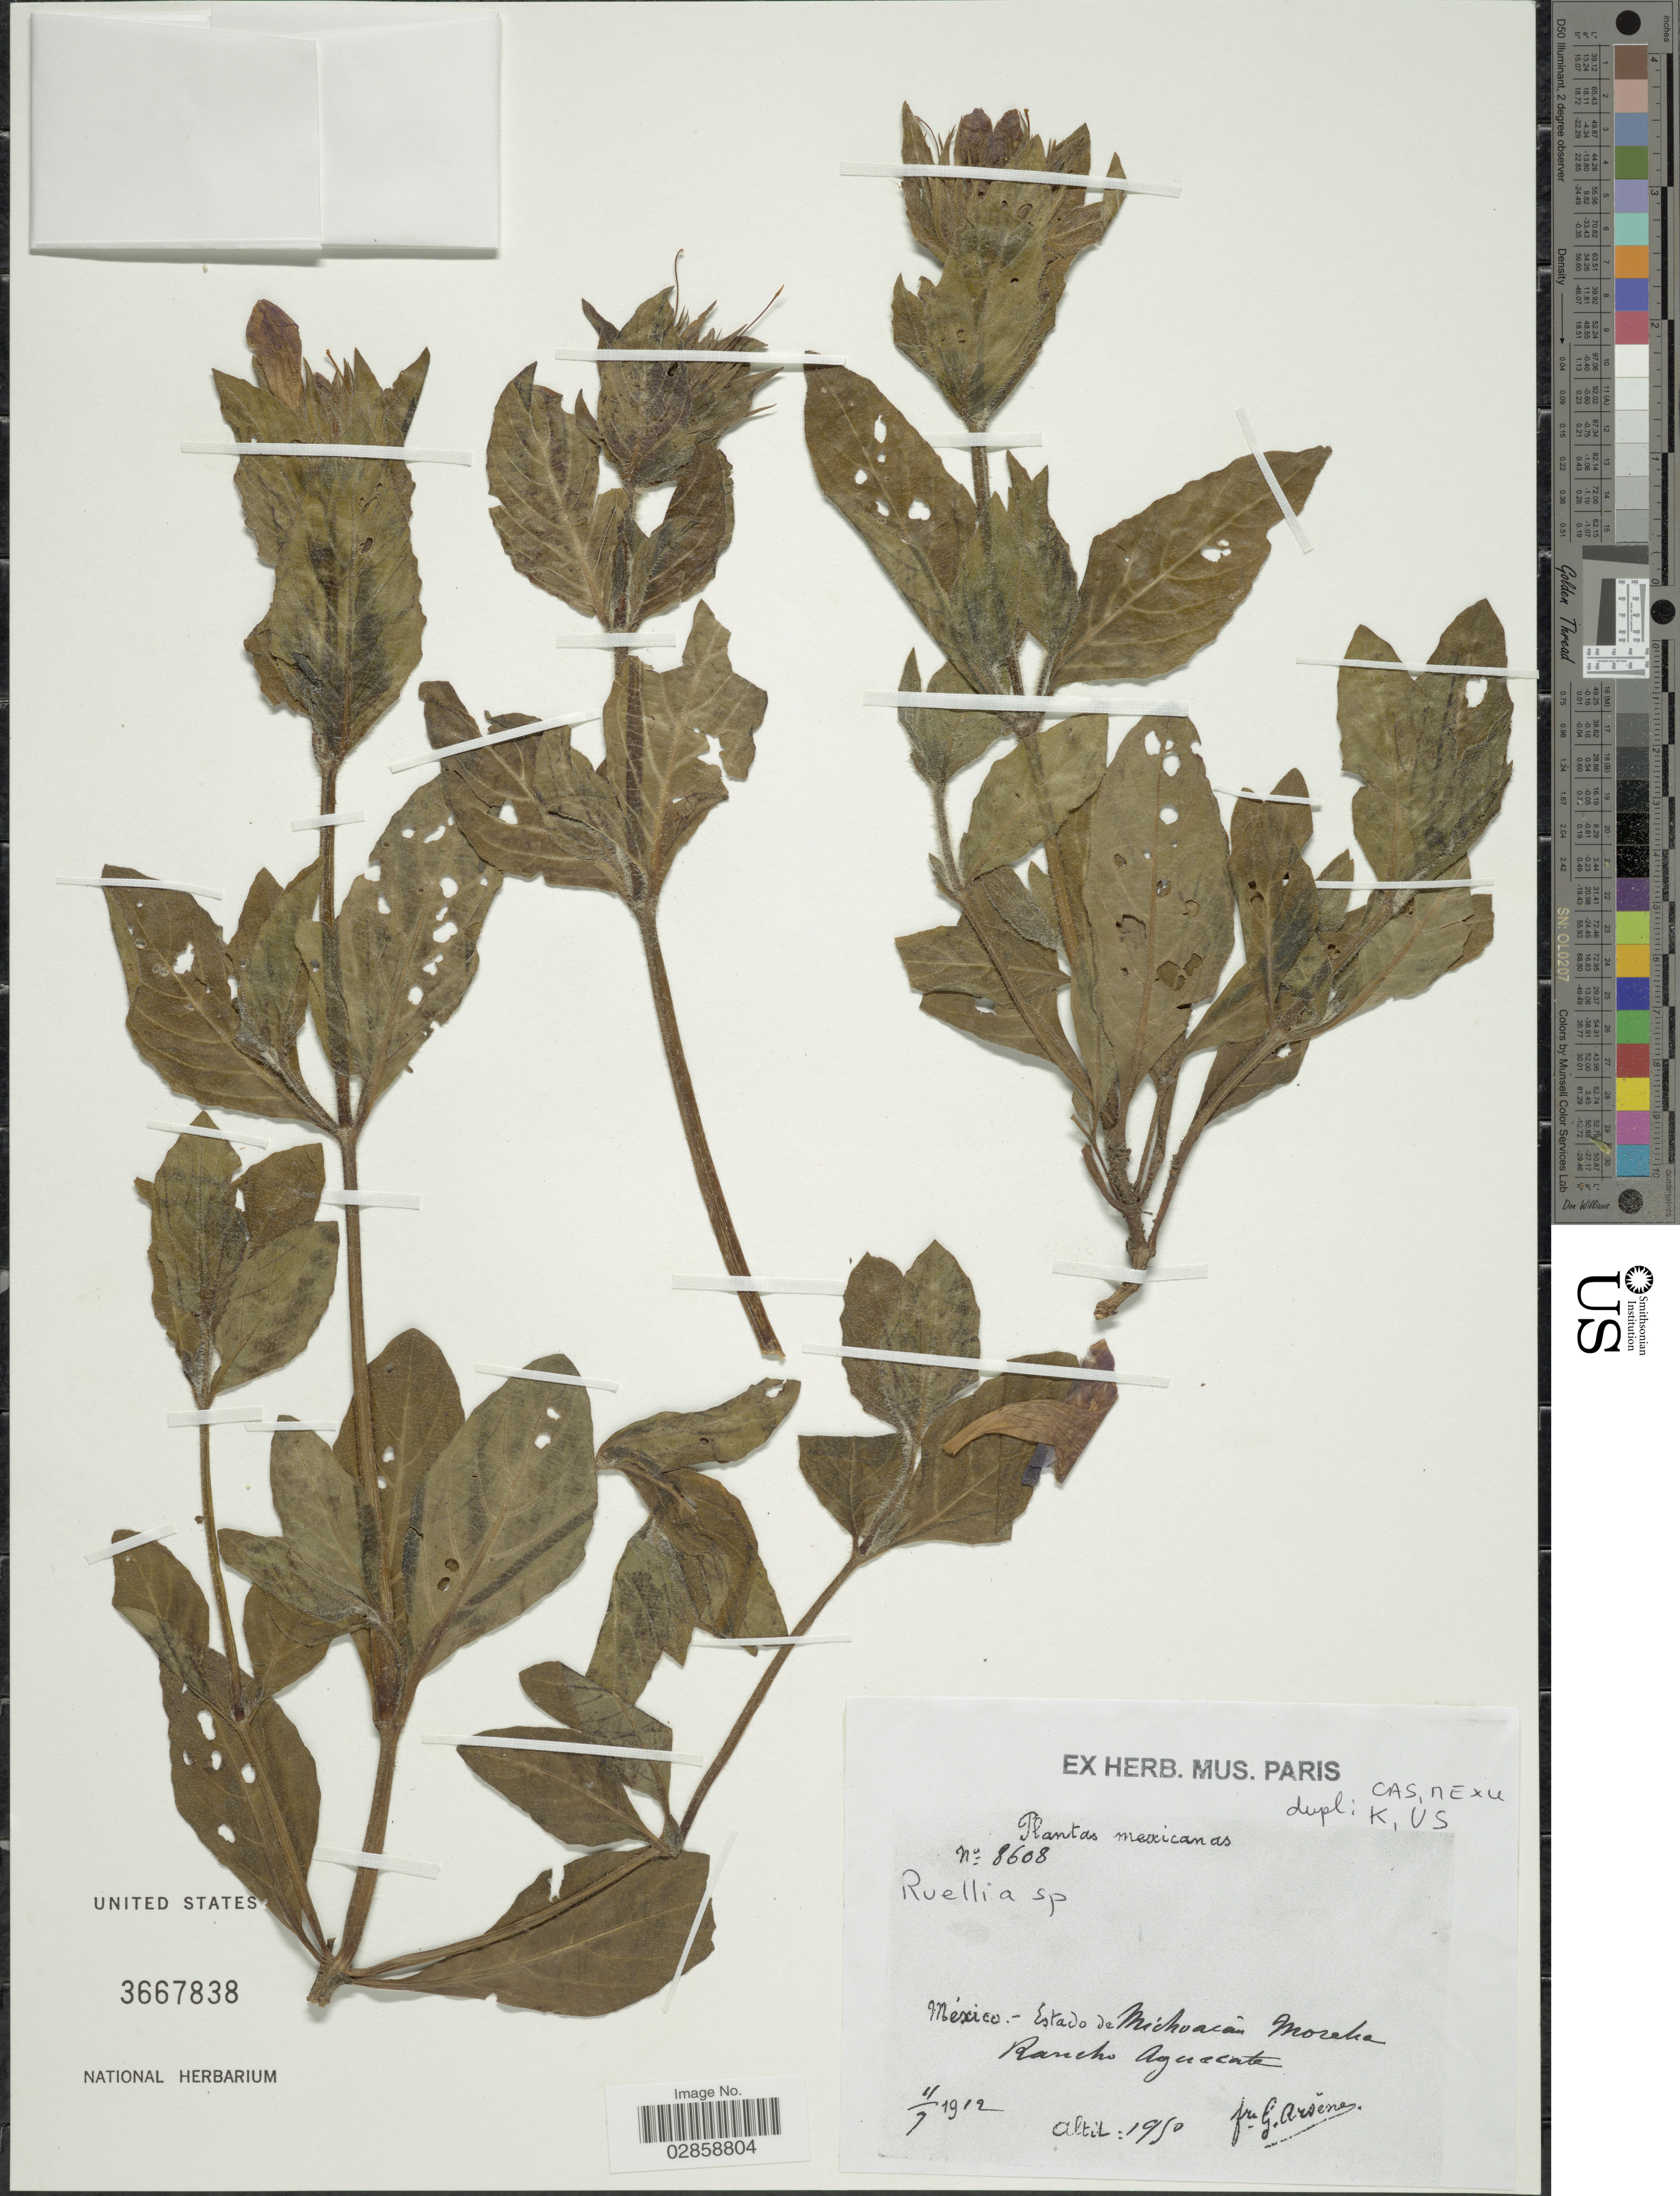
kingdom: Plantae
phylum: Tracheophyta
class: Magnoliopsida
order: Lamiales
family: Acanthaceae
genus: Ruellia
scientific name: Ruellia sp.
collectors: Bro. G. Arsène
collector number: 8608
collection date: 1912-07-11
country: Mexico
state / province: Michoacán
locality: Morelia. Rancho Aguacate.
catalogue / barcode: US 3667838